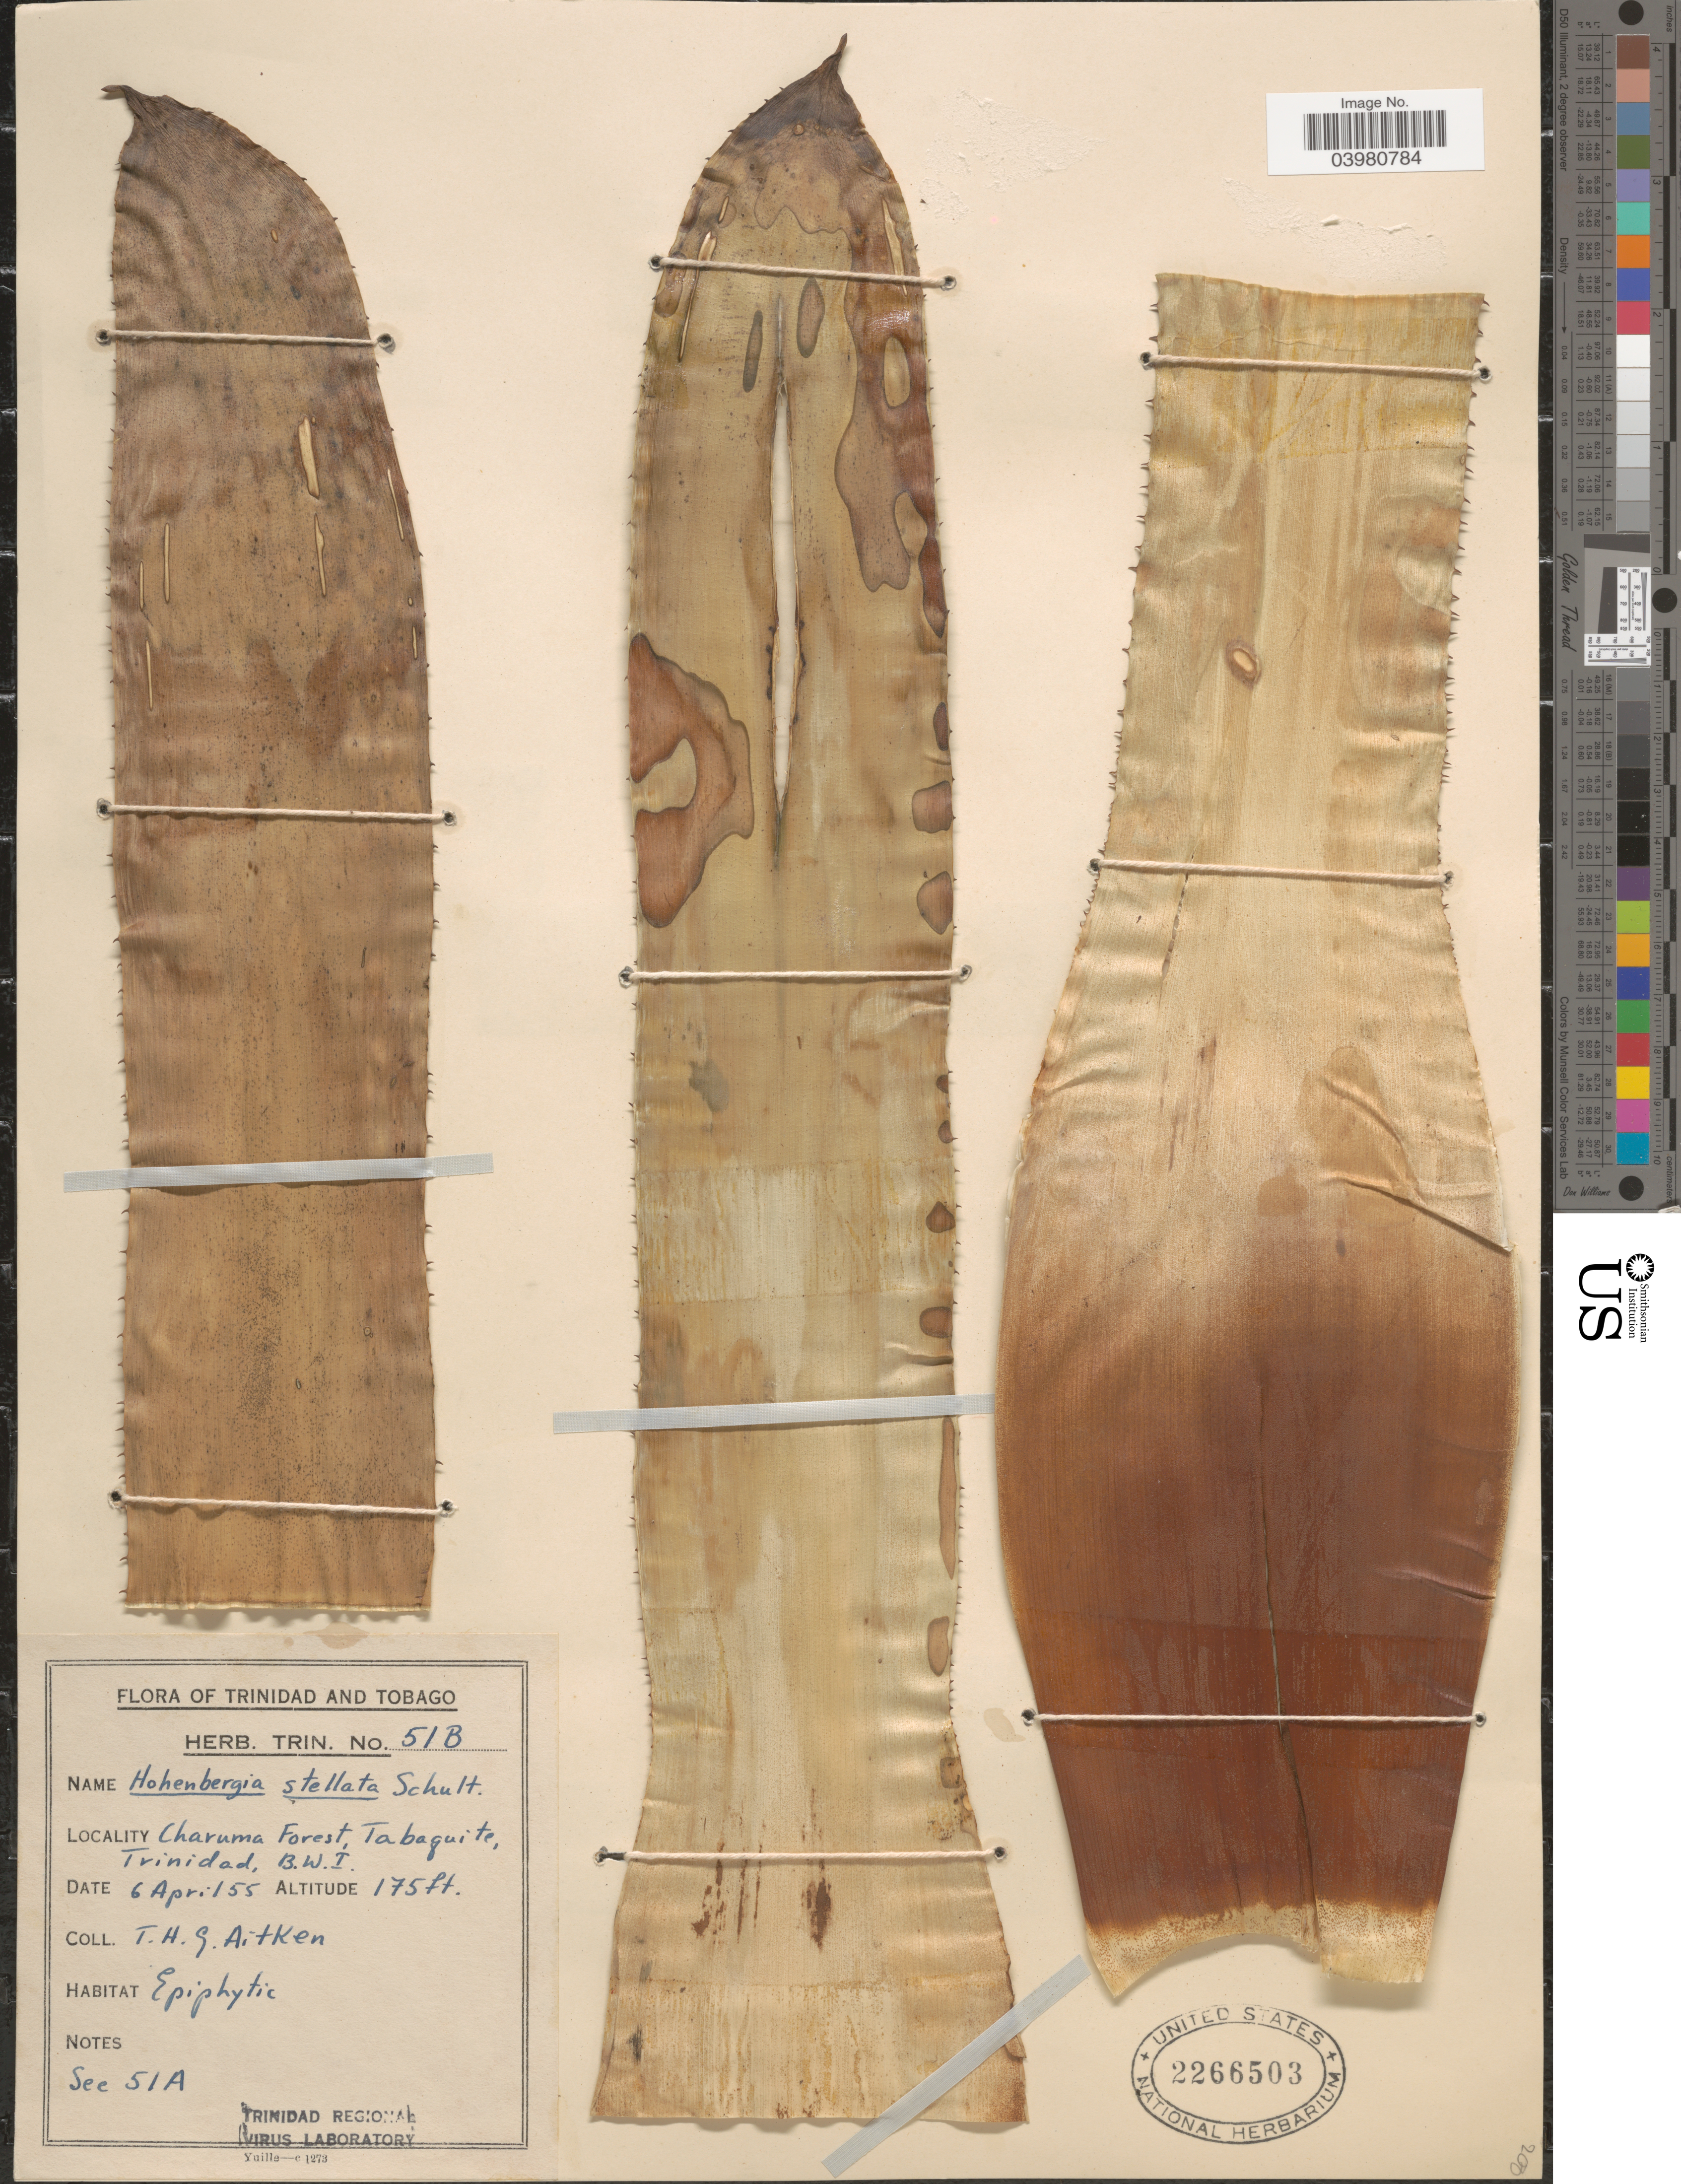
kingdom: Plantae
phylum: Tracheophyta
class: Liliopsida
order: Poales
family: Bromeliaceae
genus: Hohenbergia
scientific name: Hohenbergia stellata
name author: Schult. & Schult. f.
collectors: T. Aitken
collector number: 51B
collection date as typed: Transcribed d/m/y: 6/4/55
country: Trinidad and Tobago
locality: Charuma Forest, Tabaquite, Trinidad, B.W.I.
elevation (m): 53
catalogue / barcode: US 2266503